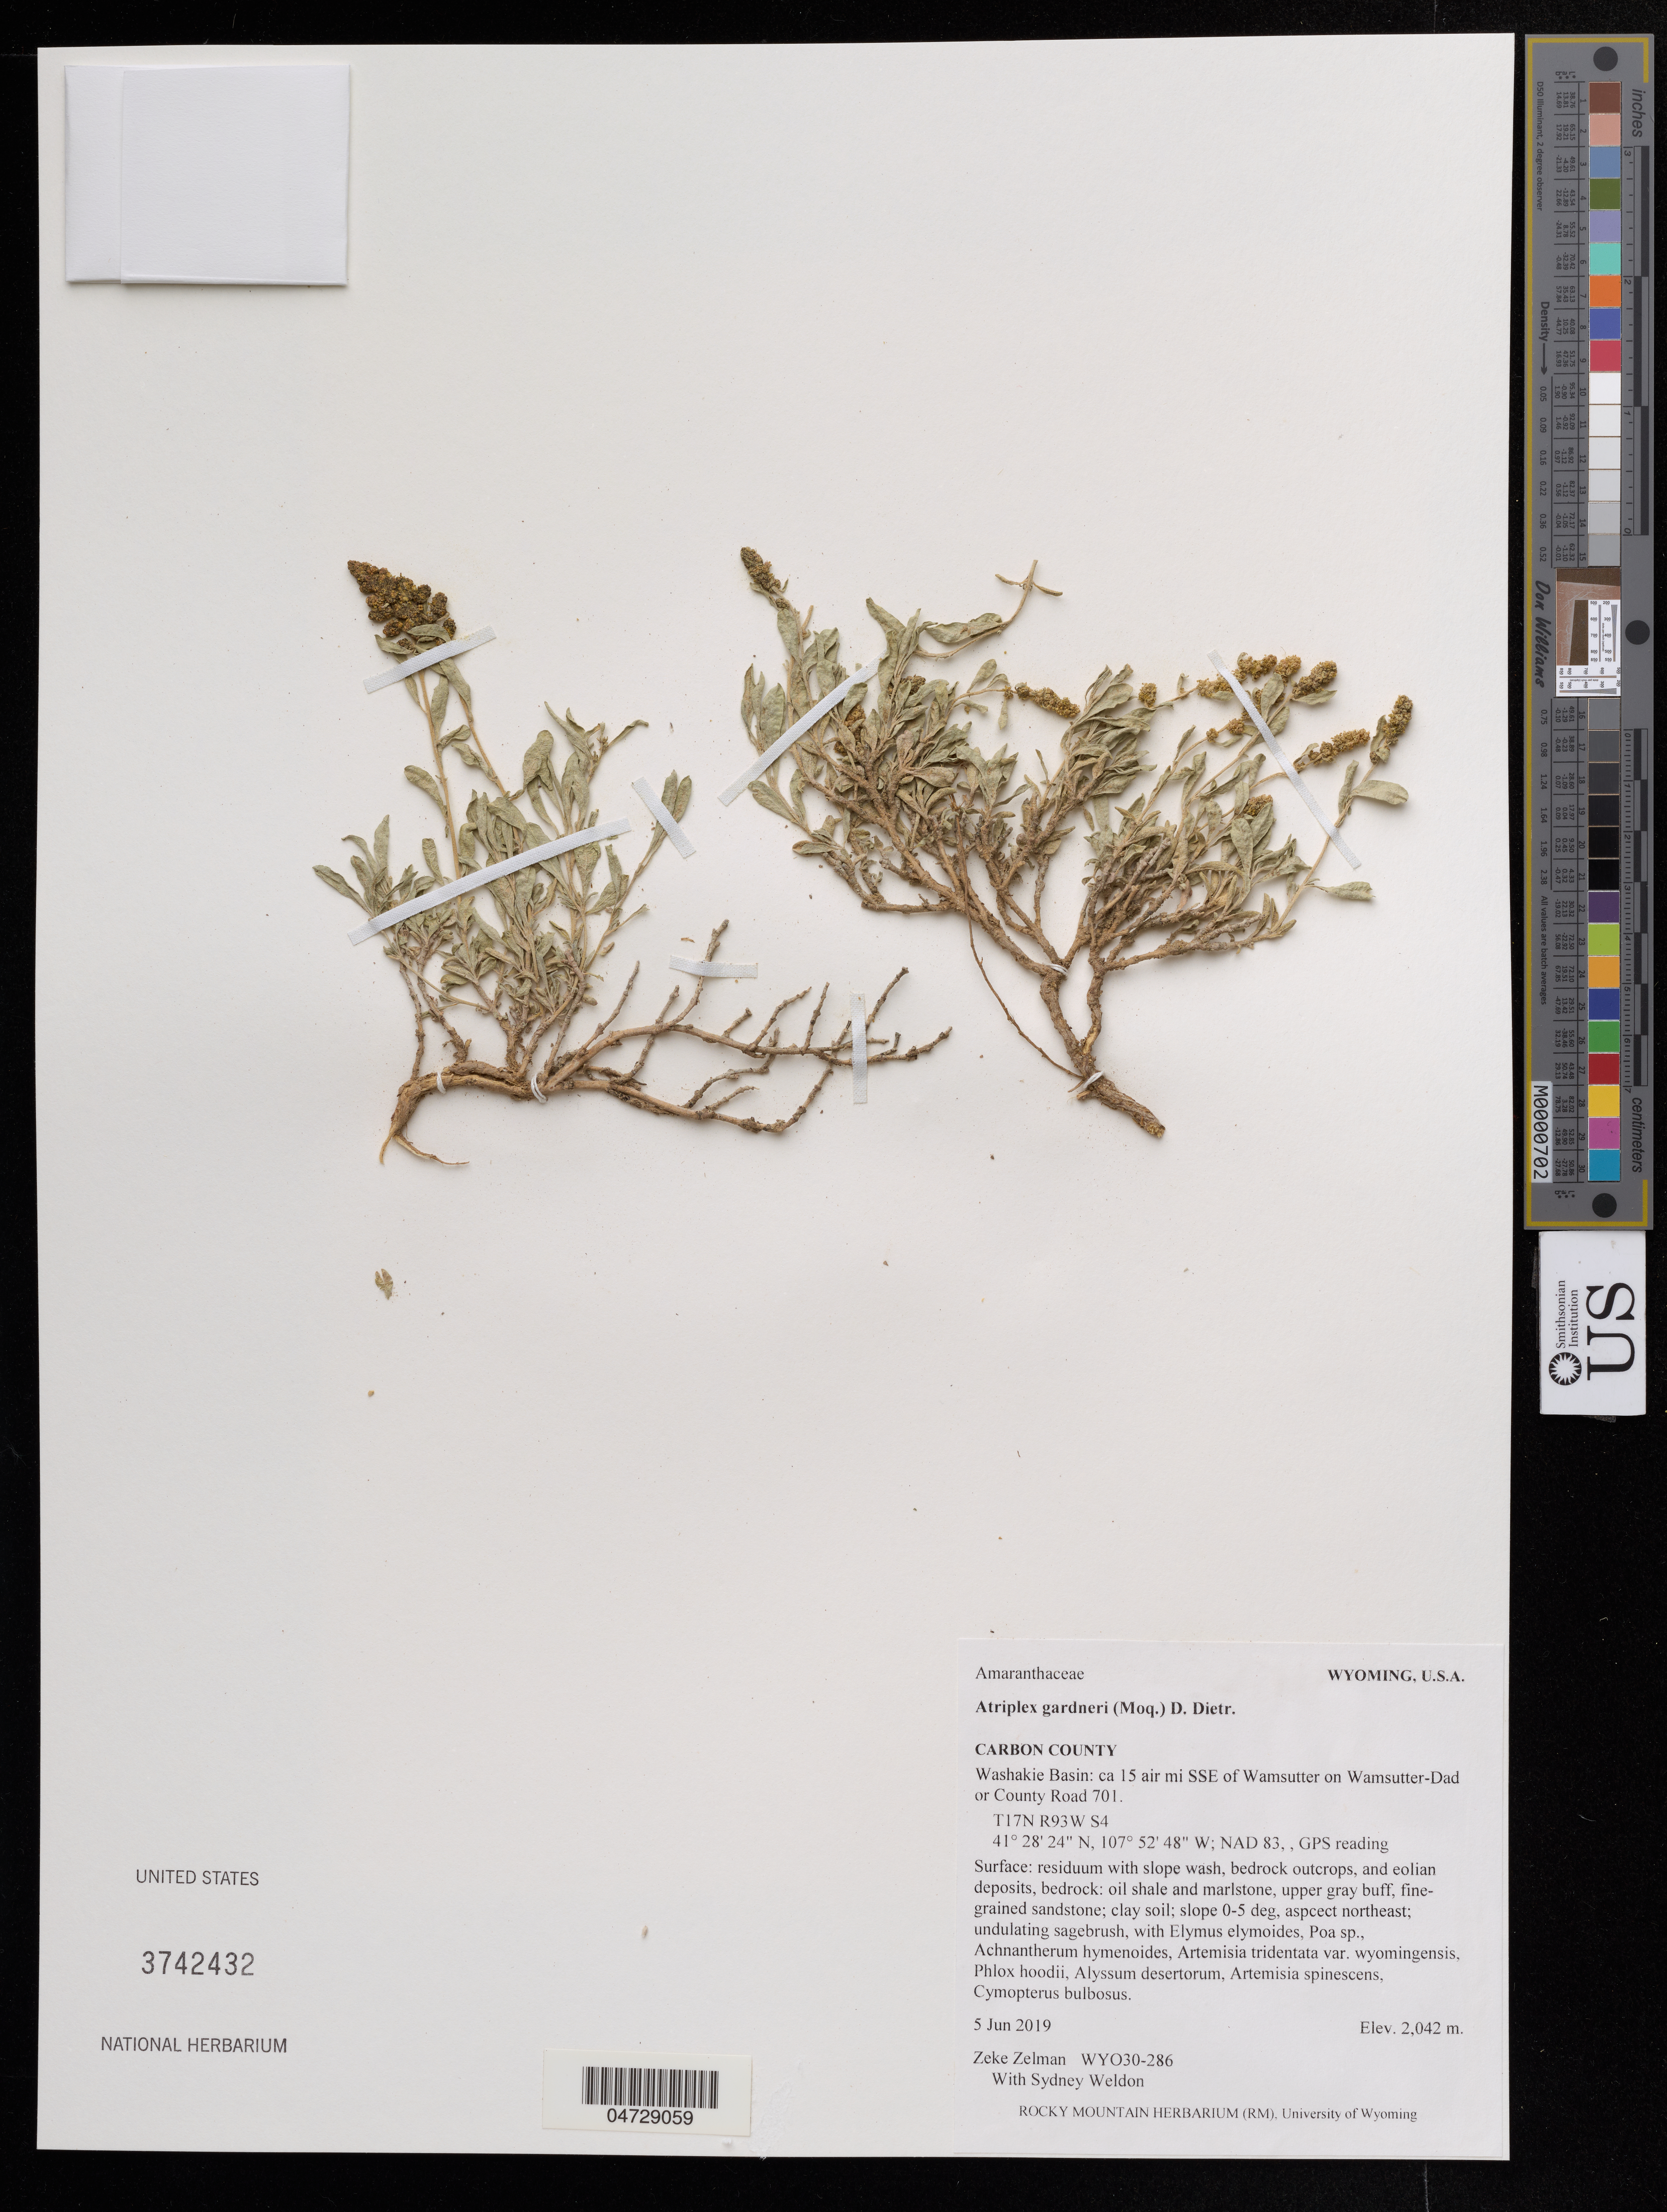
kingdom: Plantae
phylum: Tracheophyta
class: Magnoliopsida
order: Caryophyllales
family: Amaranthaceae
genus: Atriplex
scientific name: Atriplex gardneri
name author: (Moq.) D. Dietr.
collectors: Z. Zelman & S. Weldon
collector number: WYO30-286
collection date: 2019-06-05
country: United States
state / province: Wyoming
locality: Carbon County. Washakie Basin: ca 15 air mi SSE of Wamsutter on Wamsutter-Dad or County Road 701.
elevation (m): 2042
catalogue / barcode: US 3742432